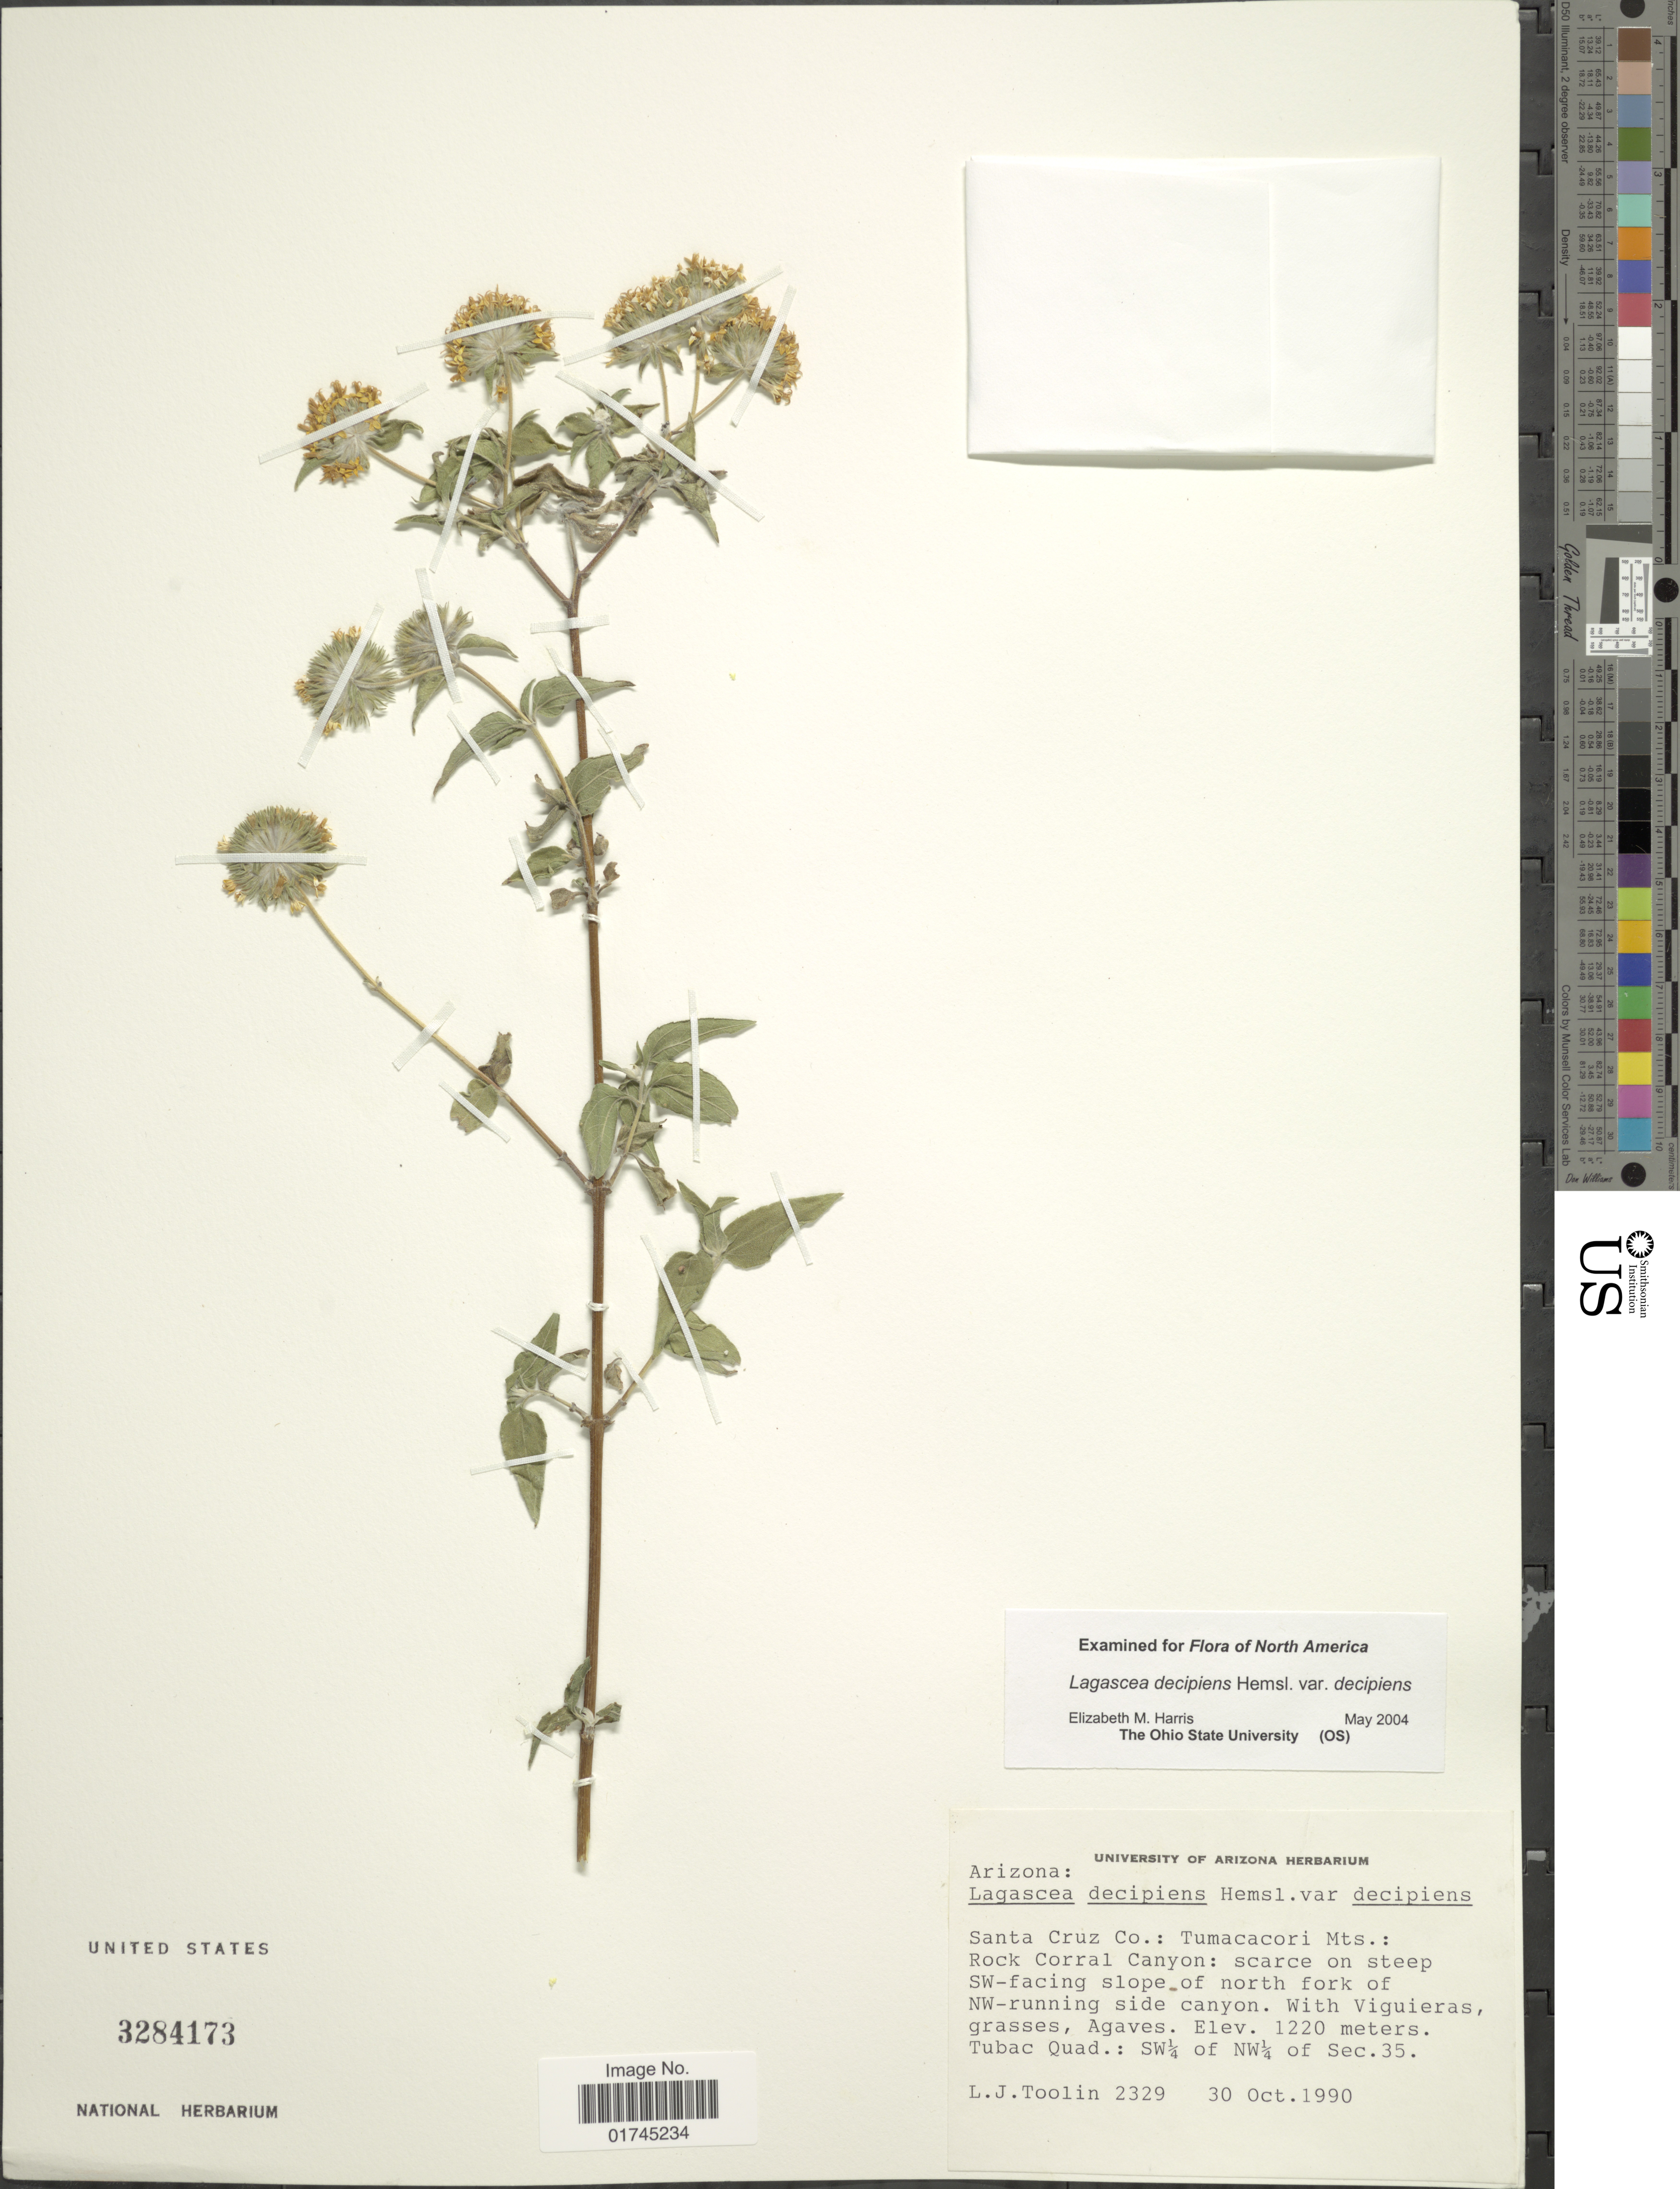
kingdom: Plantae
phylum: Tracheophyta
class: Magnoliopsida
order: Asterales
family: Asteraceae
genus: Lagascea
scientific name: Lagascea decipiens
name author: Hemsl.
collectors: L. J. Toolin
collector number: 2329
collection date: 1990-10-30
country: United States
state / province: Arizona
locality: Santa Cruz Co.: Tumacacori Mts.: Rock Corral Canyon: scarce on steep SW-facing slope of north fork of Nw-running side canyon, Tyubac Quad.: Sw¼ of NW ¼ of Sec. 35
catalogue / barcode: US 3284173